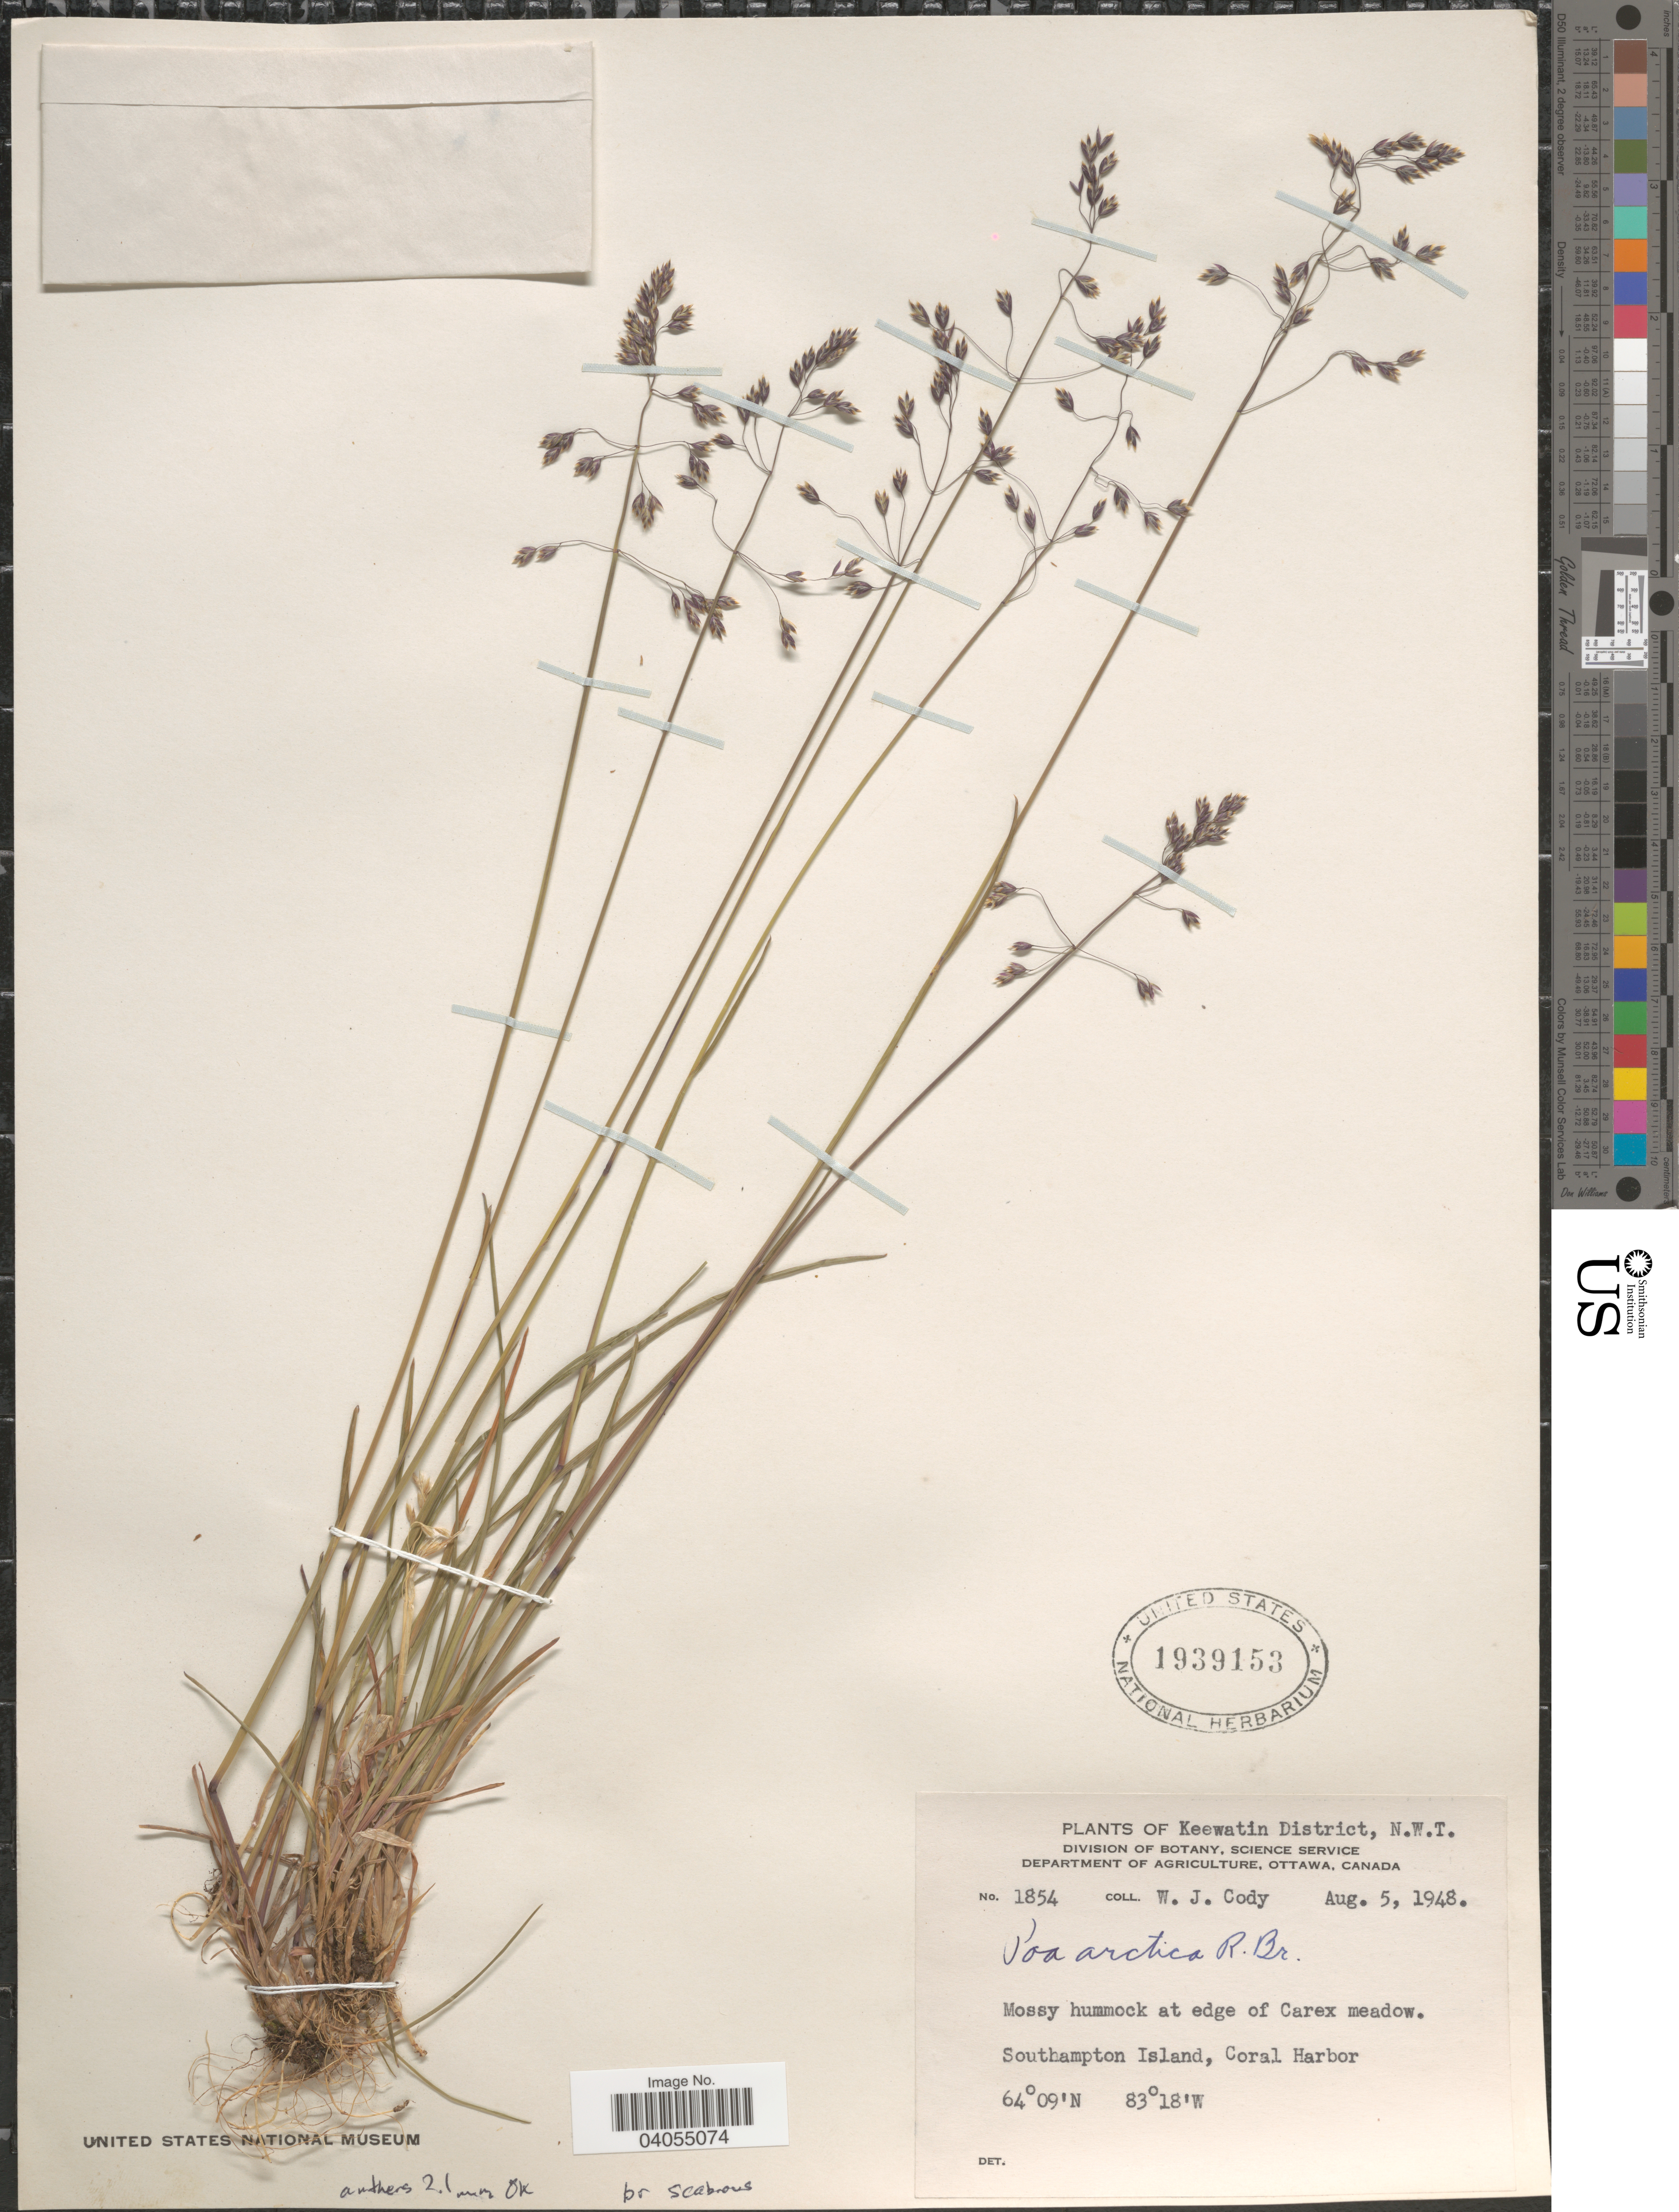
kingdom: Plantae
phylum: Tracheophyta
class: Liliopsida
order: Poales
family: Poaceae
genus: Poa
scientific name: Poa arctica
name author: R. Br.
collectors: W. Cody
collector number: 1854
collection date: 1948-08-05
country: Canada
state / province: Northwest Territories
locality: Keewatin District. At edge of Carex meadow. Southampton Island, Coral Harbor.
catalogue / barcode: US 1939153